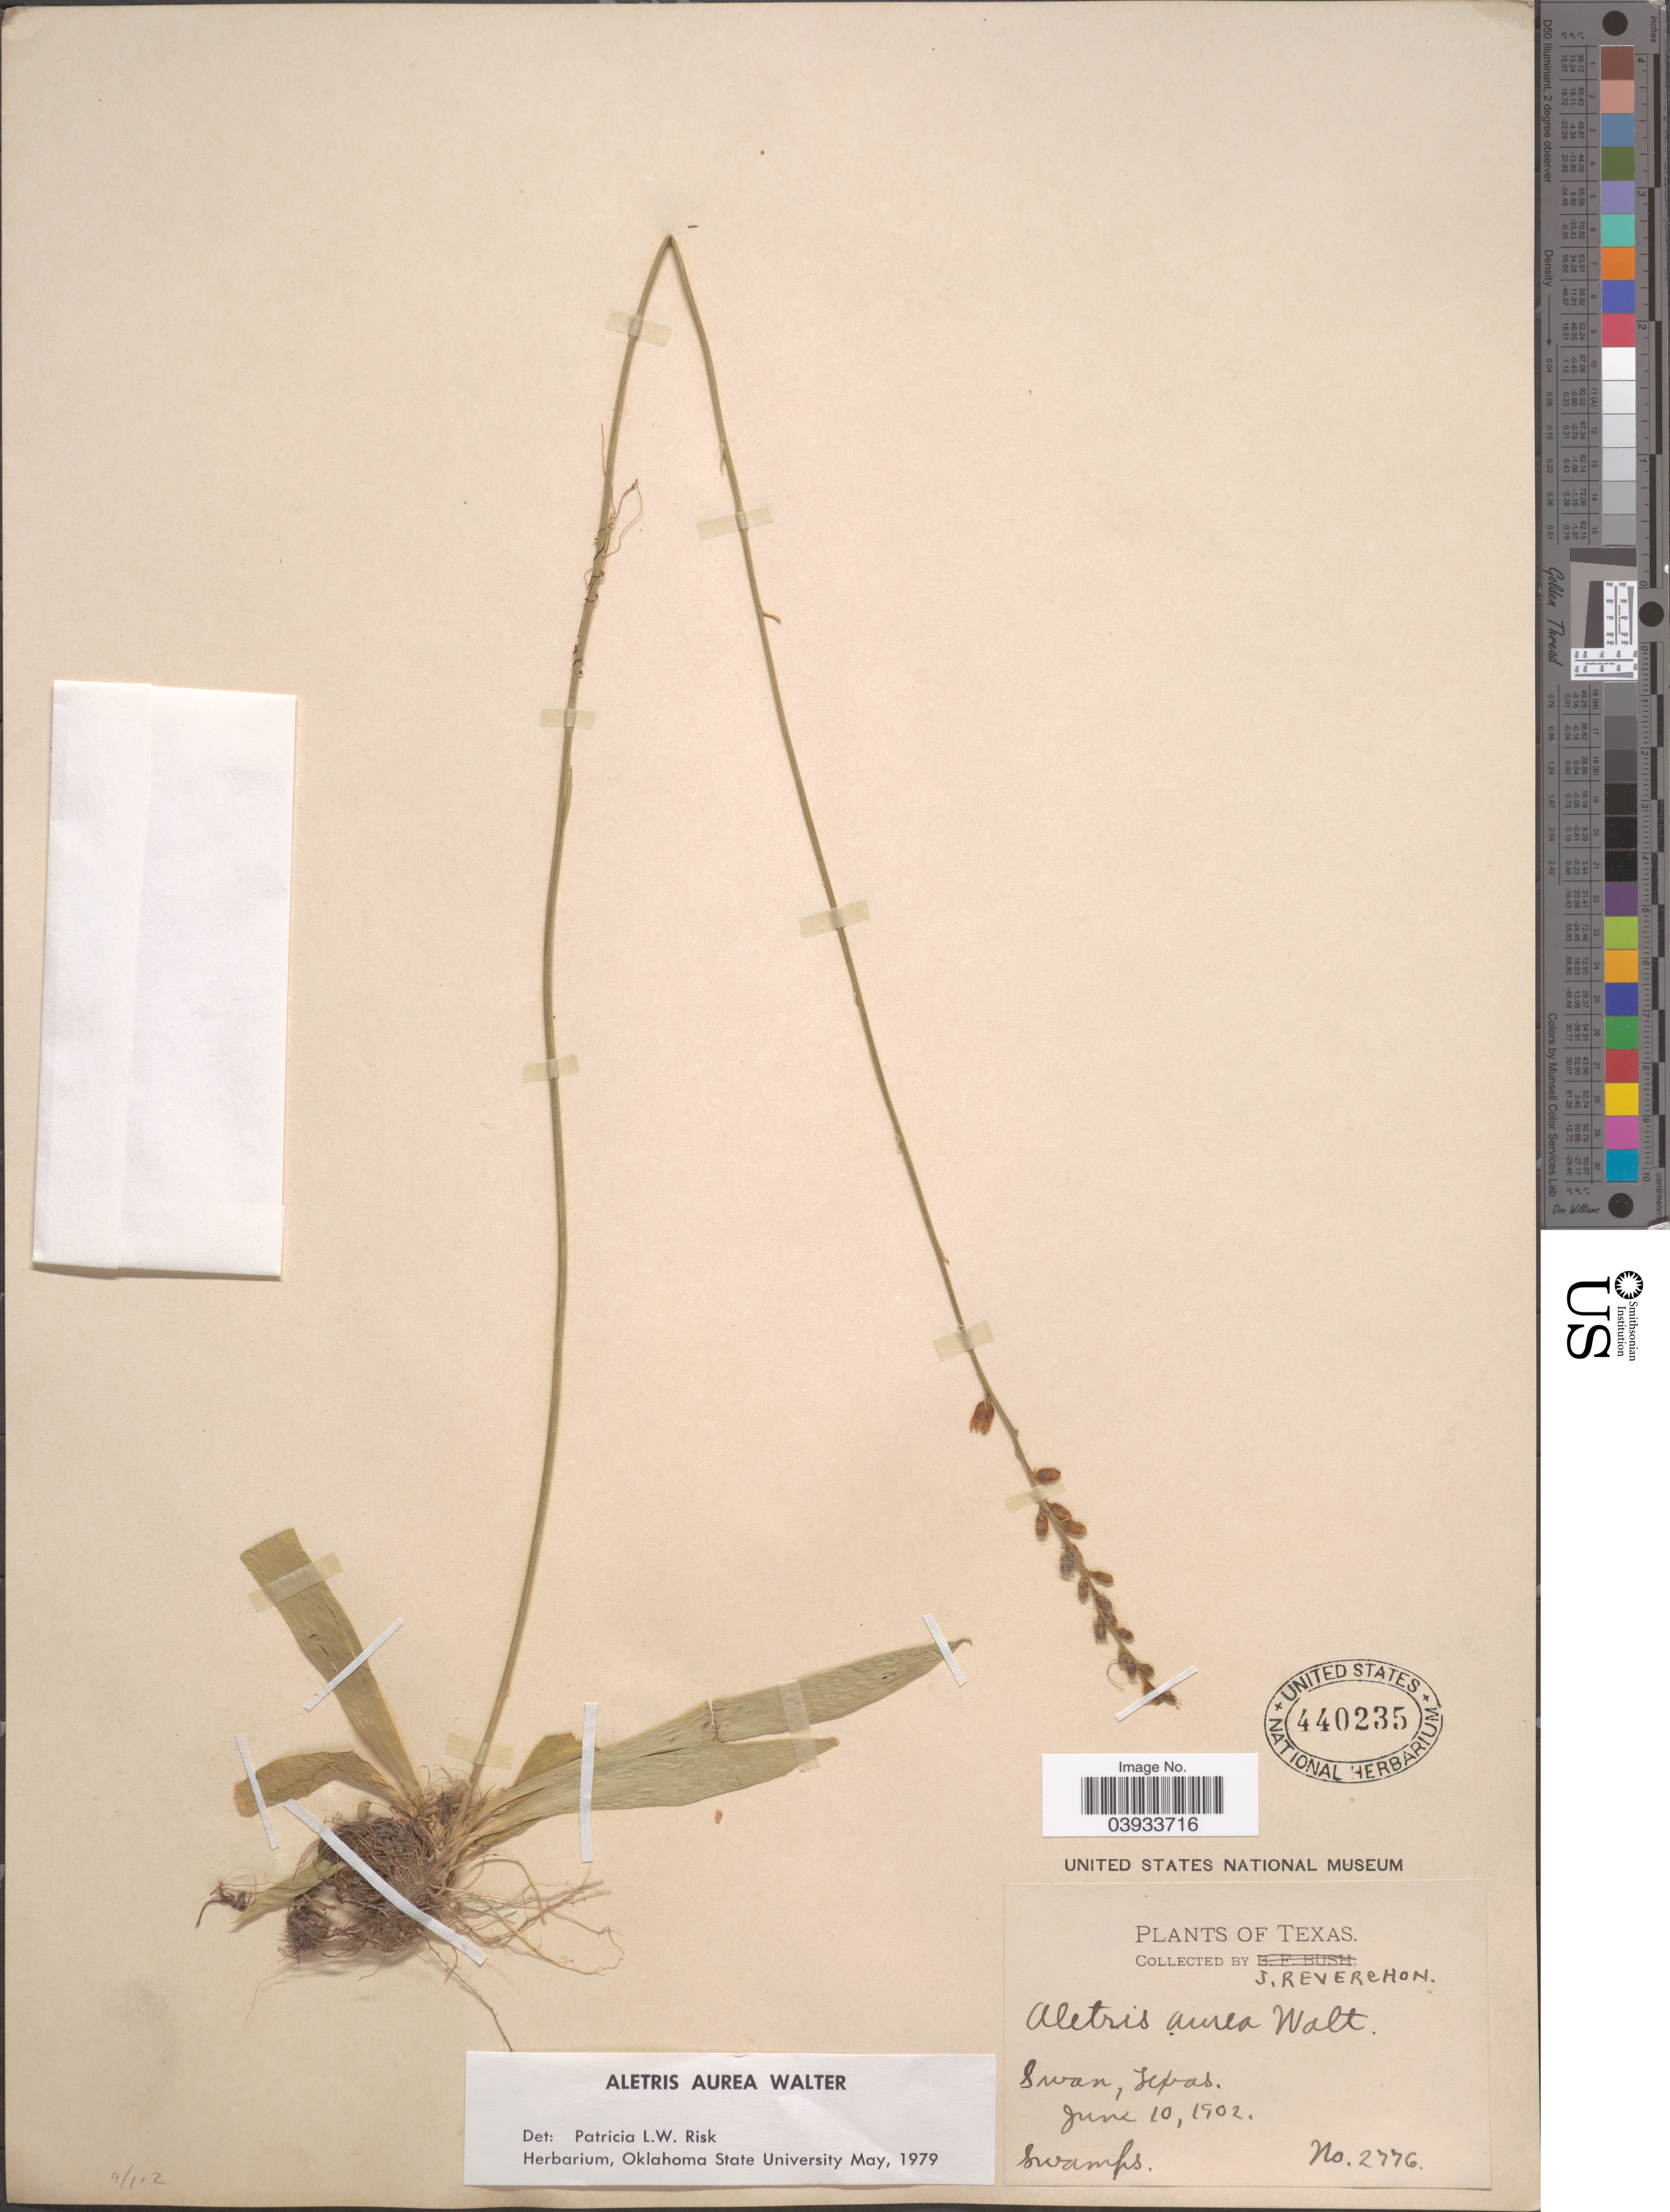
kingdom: Plantae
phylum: Tracheophyta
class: Liliopsida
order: Dioscoreales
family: Nartheciaceae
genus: Aletris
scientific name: Aletris aurea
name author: Walter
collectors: J. Reverchon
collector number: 2776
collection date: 1902-06-10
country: United States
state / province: Texas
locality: Swan.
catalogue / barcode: US 440235